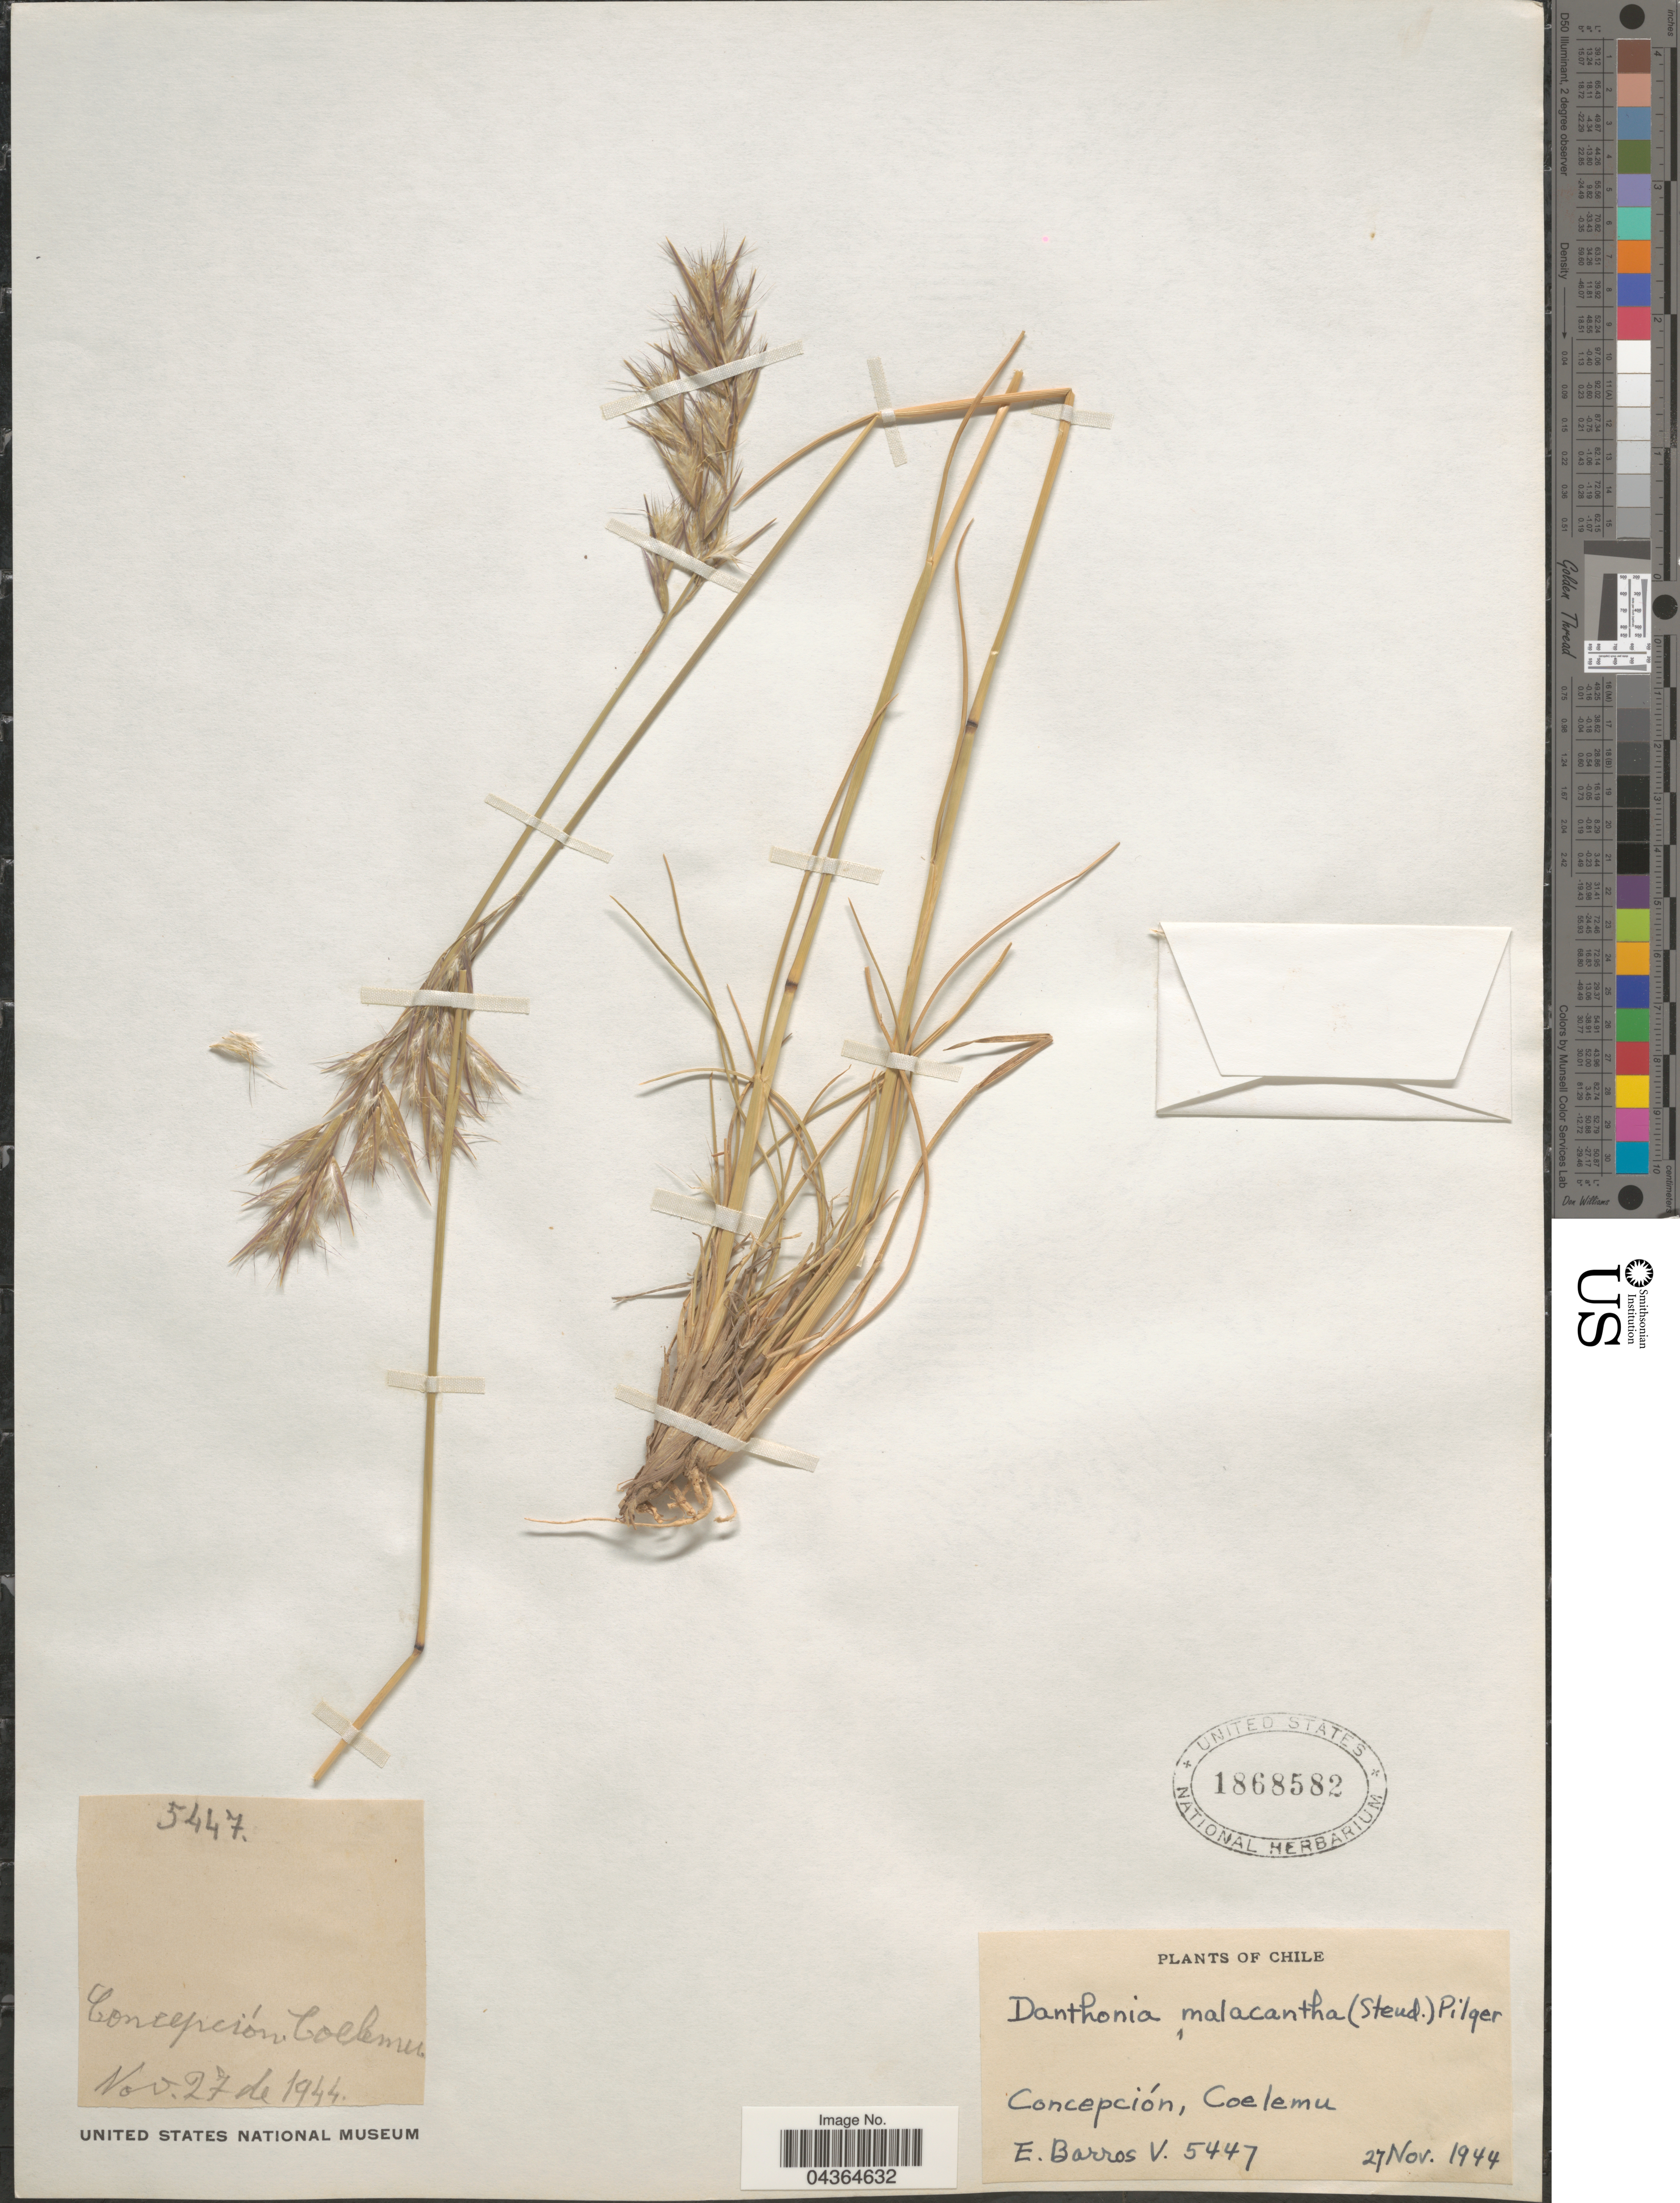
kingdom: Plantae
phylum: Tracheophyta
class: Liliopsida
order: Poales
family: Poaceae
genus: Danthonia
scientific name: Danthonia malacantha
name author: (Steud.) Pilg.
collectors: E. Barros V.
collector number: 5447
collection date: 1944-11-27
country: Chile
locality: Concepción, Coelemu.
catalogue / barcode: US 1868582